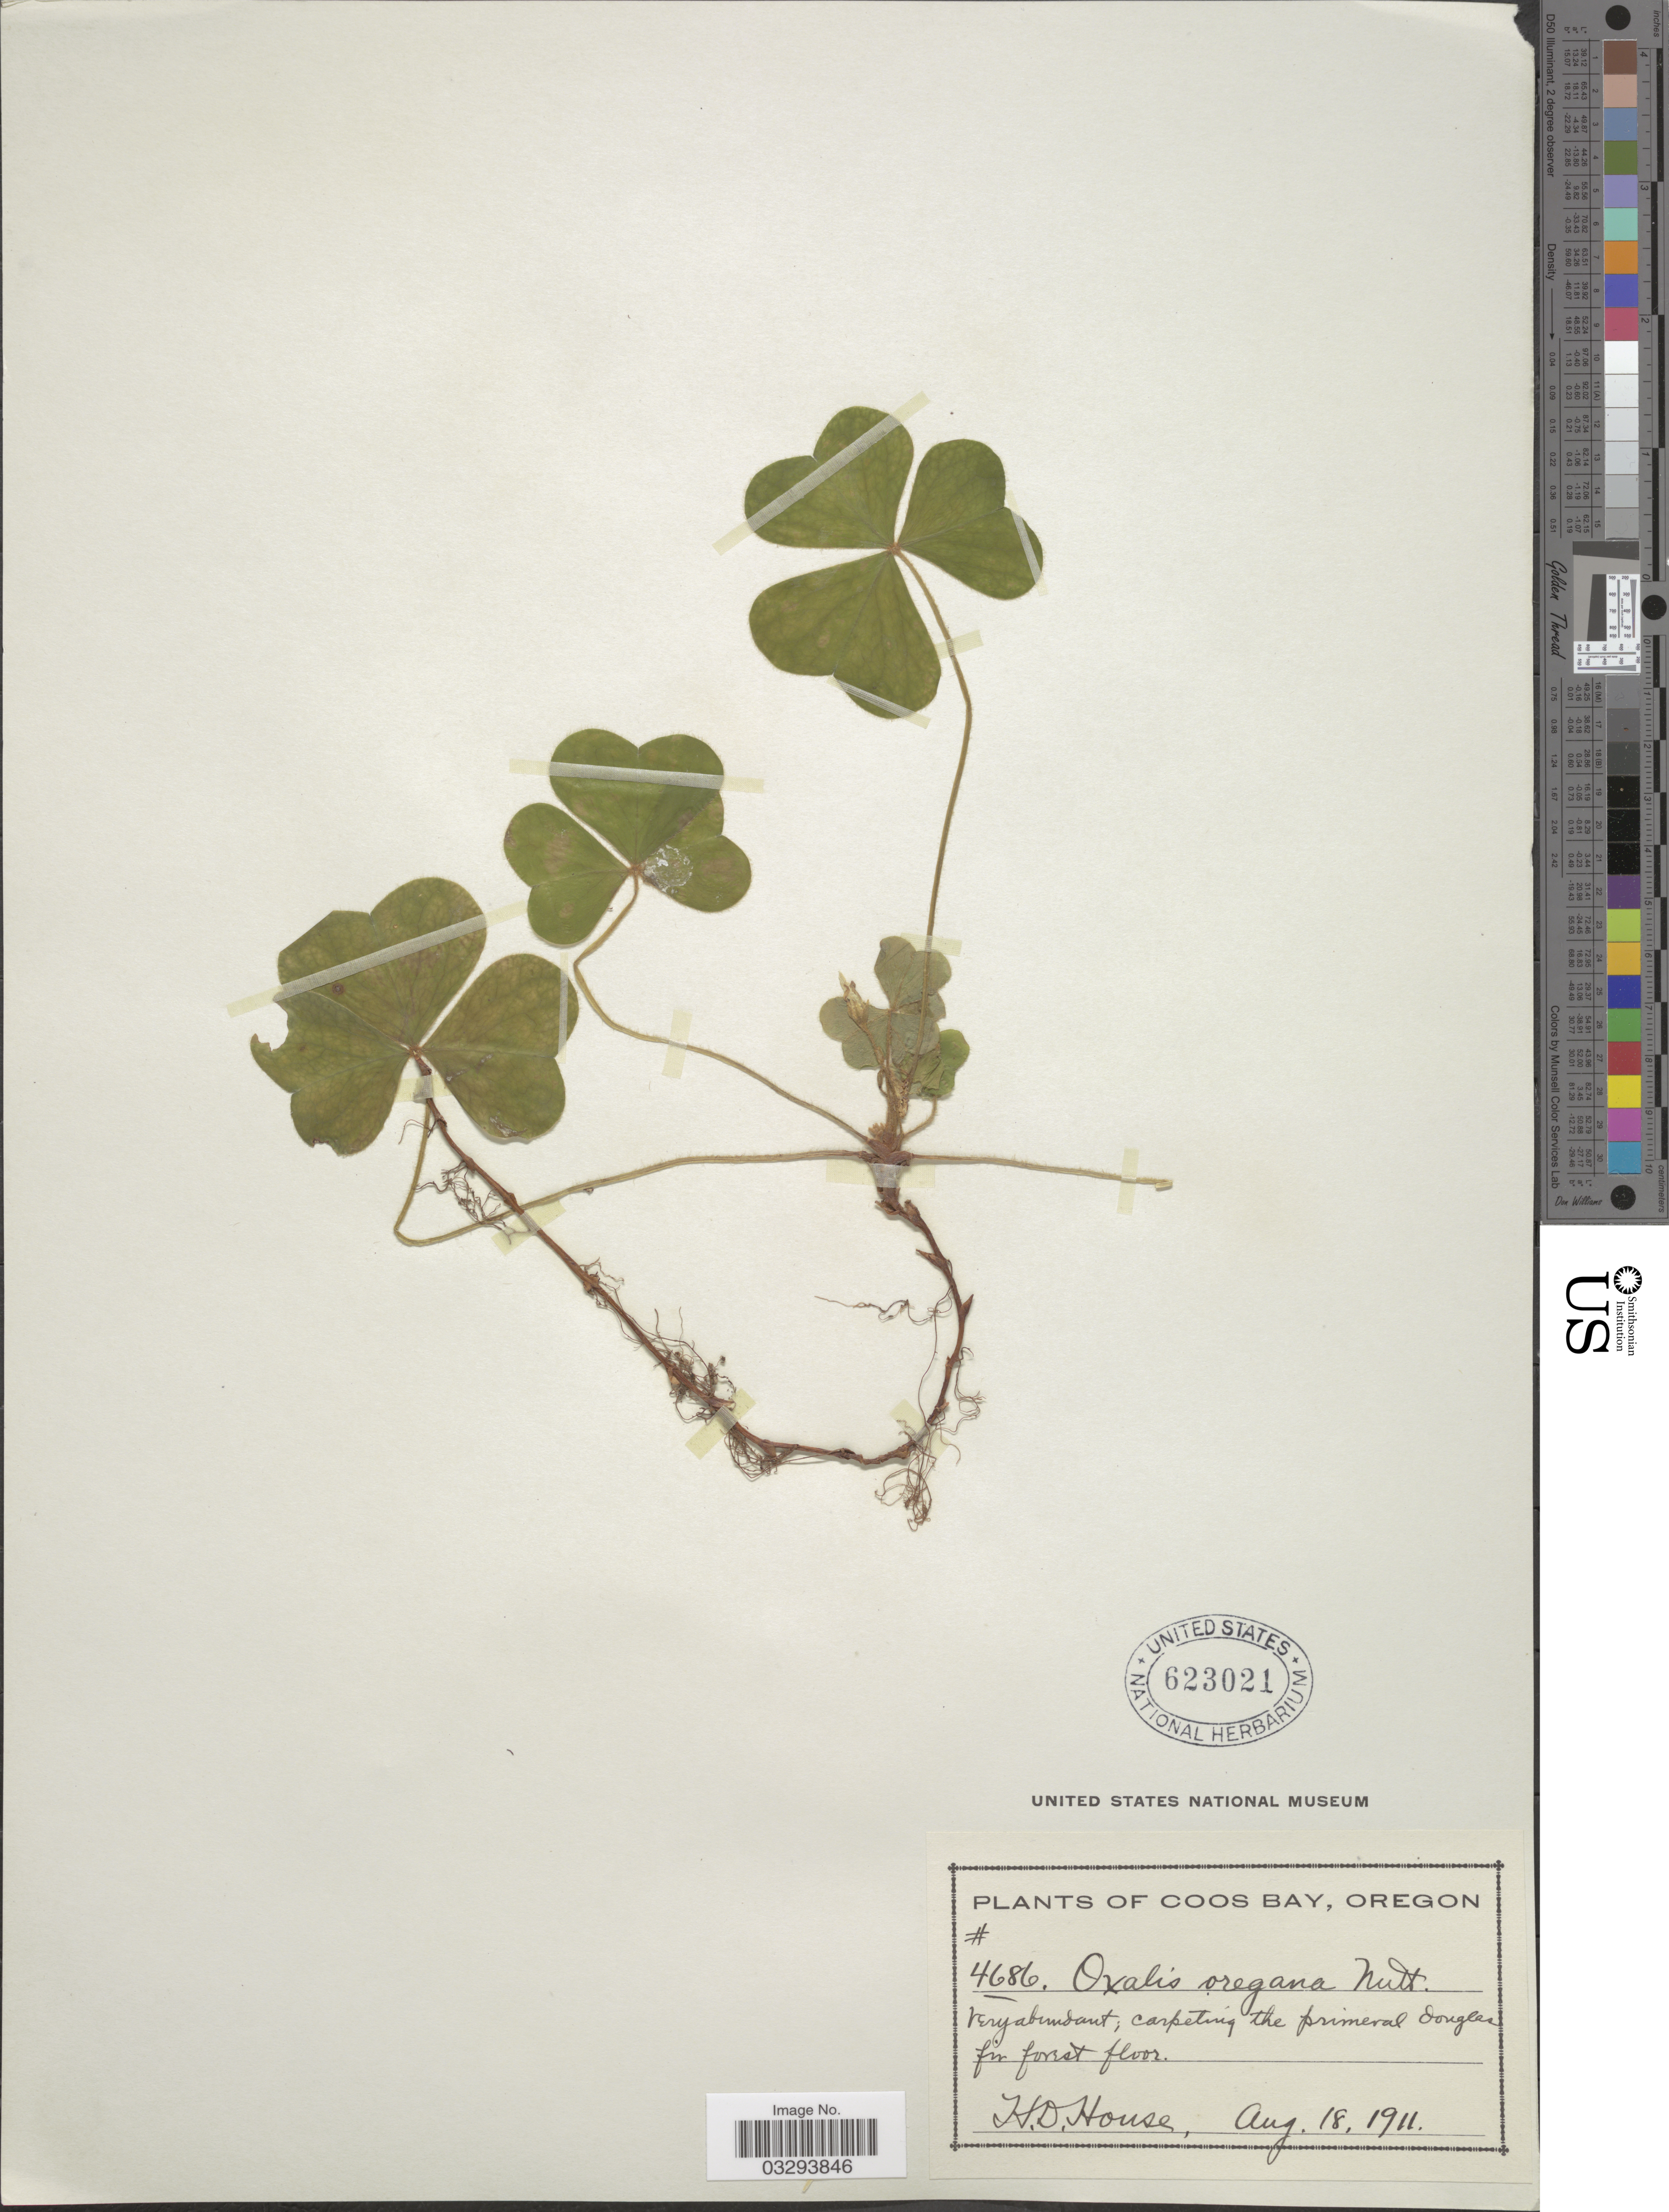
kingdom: Plantae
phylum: Tracheophyta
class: Magnoliopsida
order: Oxalidales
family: Oxalidaceae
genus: Oxalis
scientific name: Oxalis oregana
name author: Nutt.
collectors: H. D. House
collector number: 4686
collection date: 1911-08-18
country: United States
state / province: Oregon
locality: Coos Bay.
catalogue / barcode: US 623021